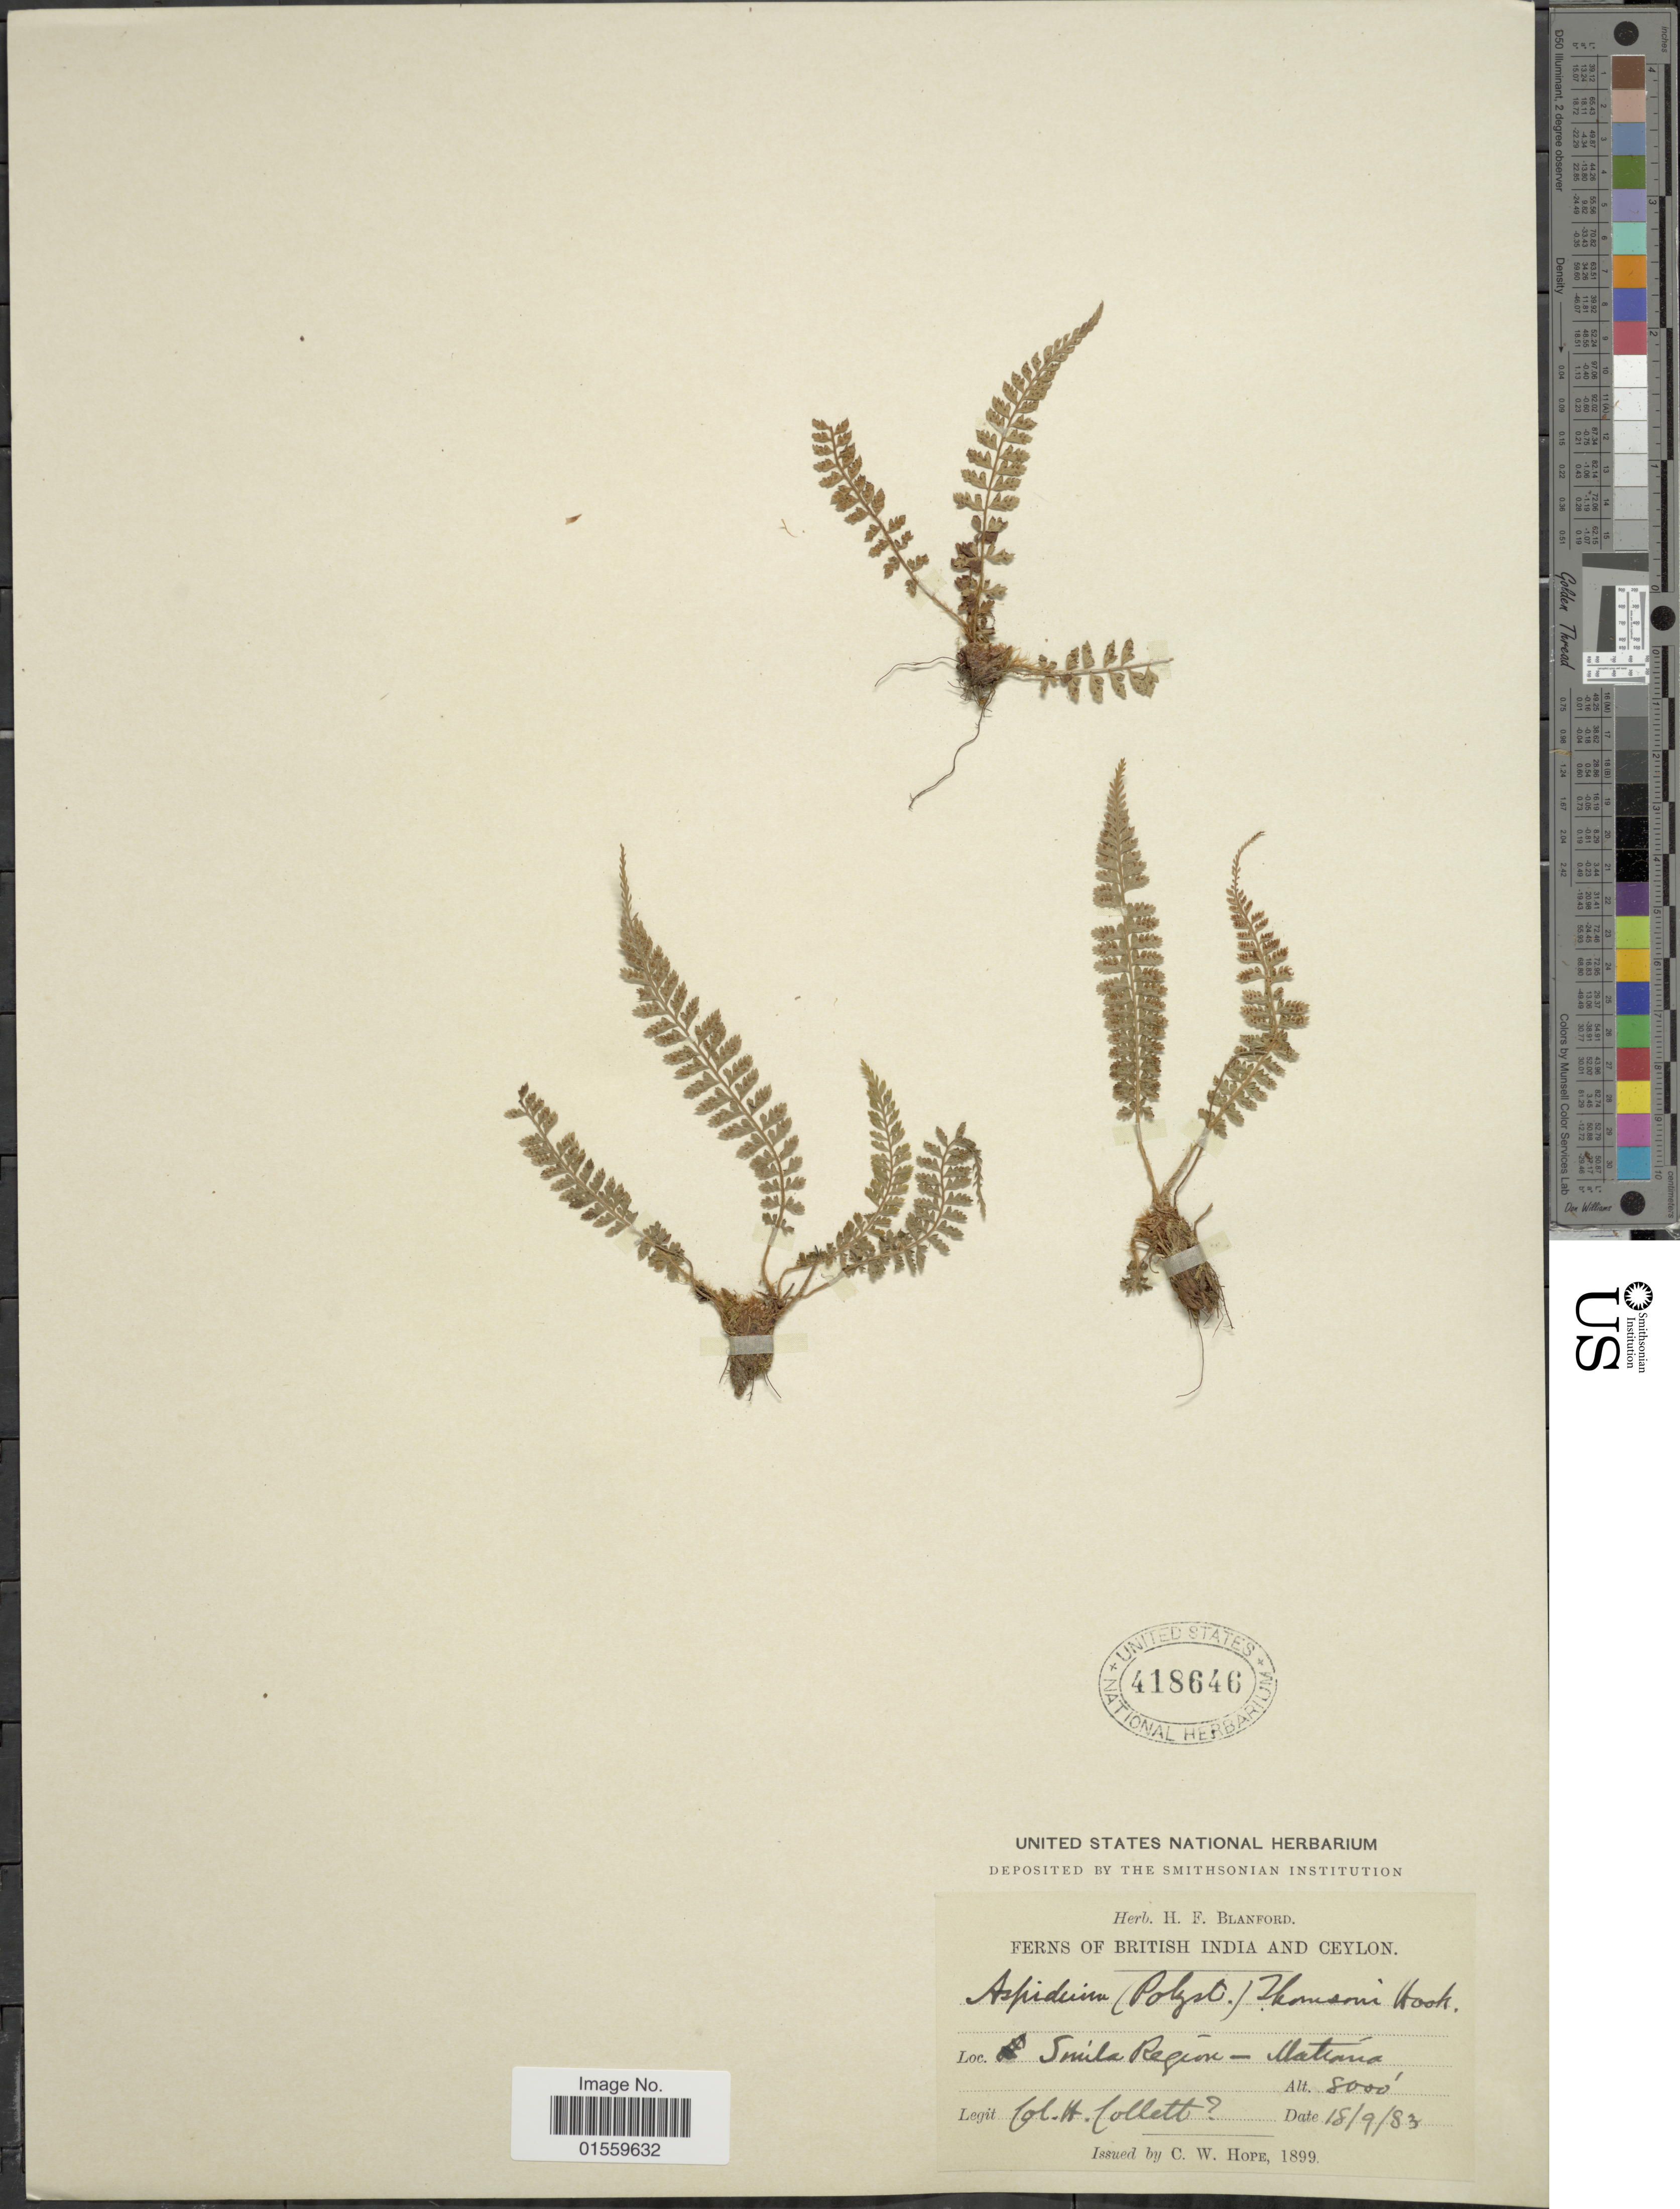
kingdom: Plantae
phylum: Tracheophyta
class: Polypodiopsida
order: Polypodiales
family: Dryopteridaceae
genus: Polystichum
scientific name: Polystichum thomsonii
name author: (Hook. f.) Bedd.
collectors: H. Collett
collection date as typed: Transcribed d/m/y: 18/9/83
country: India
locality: British India and Ceylon, Simla Region- Matiana.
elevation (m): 2438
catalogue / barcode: US 418646